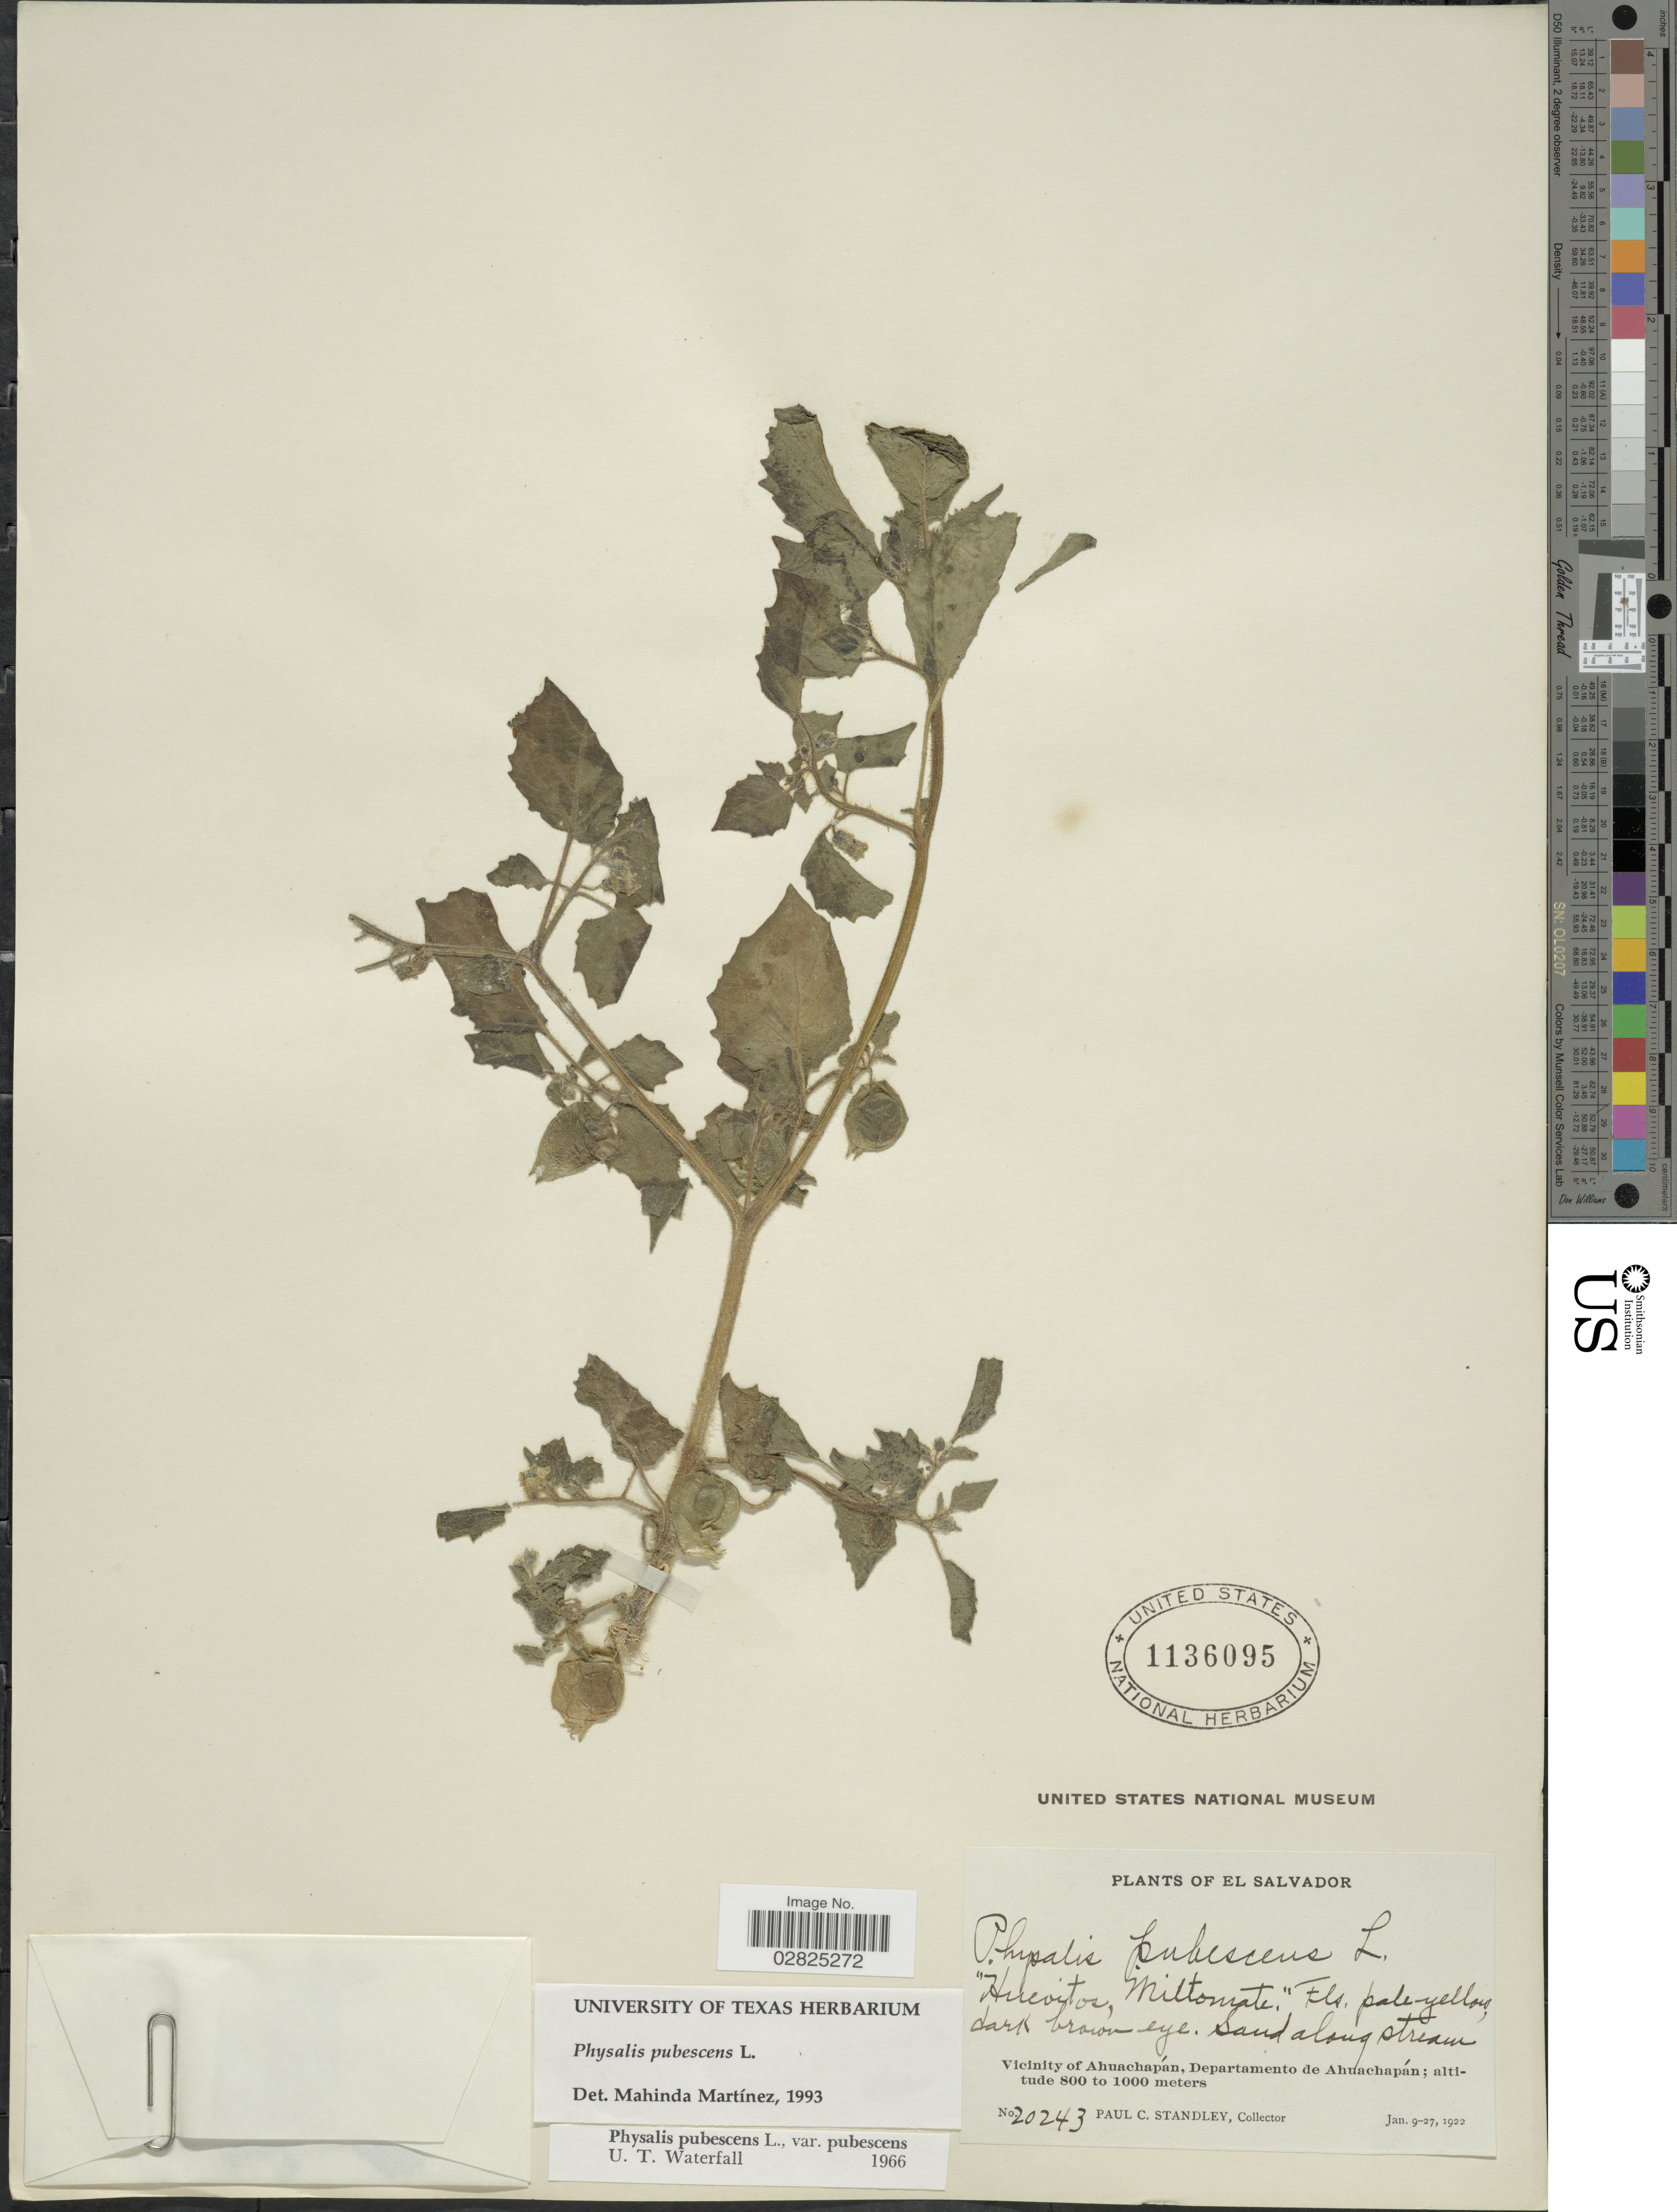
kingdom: Plantae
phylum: Tracheophyta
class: Magnoliopsida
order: Solanales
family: Solanaceae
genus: Physalis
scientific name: Physalis pubescens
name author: L.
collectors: P. C. Standley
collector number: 20243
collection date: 1922-01-09/1922-01-27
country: El Salvador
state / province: Ahuachapan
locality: Vicinity of Ahuachapán, Departamento de Ahuachapán.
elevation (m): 800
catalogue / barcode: US 1136095